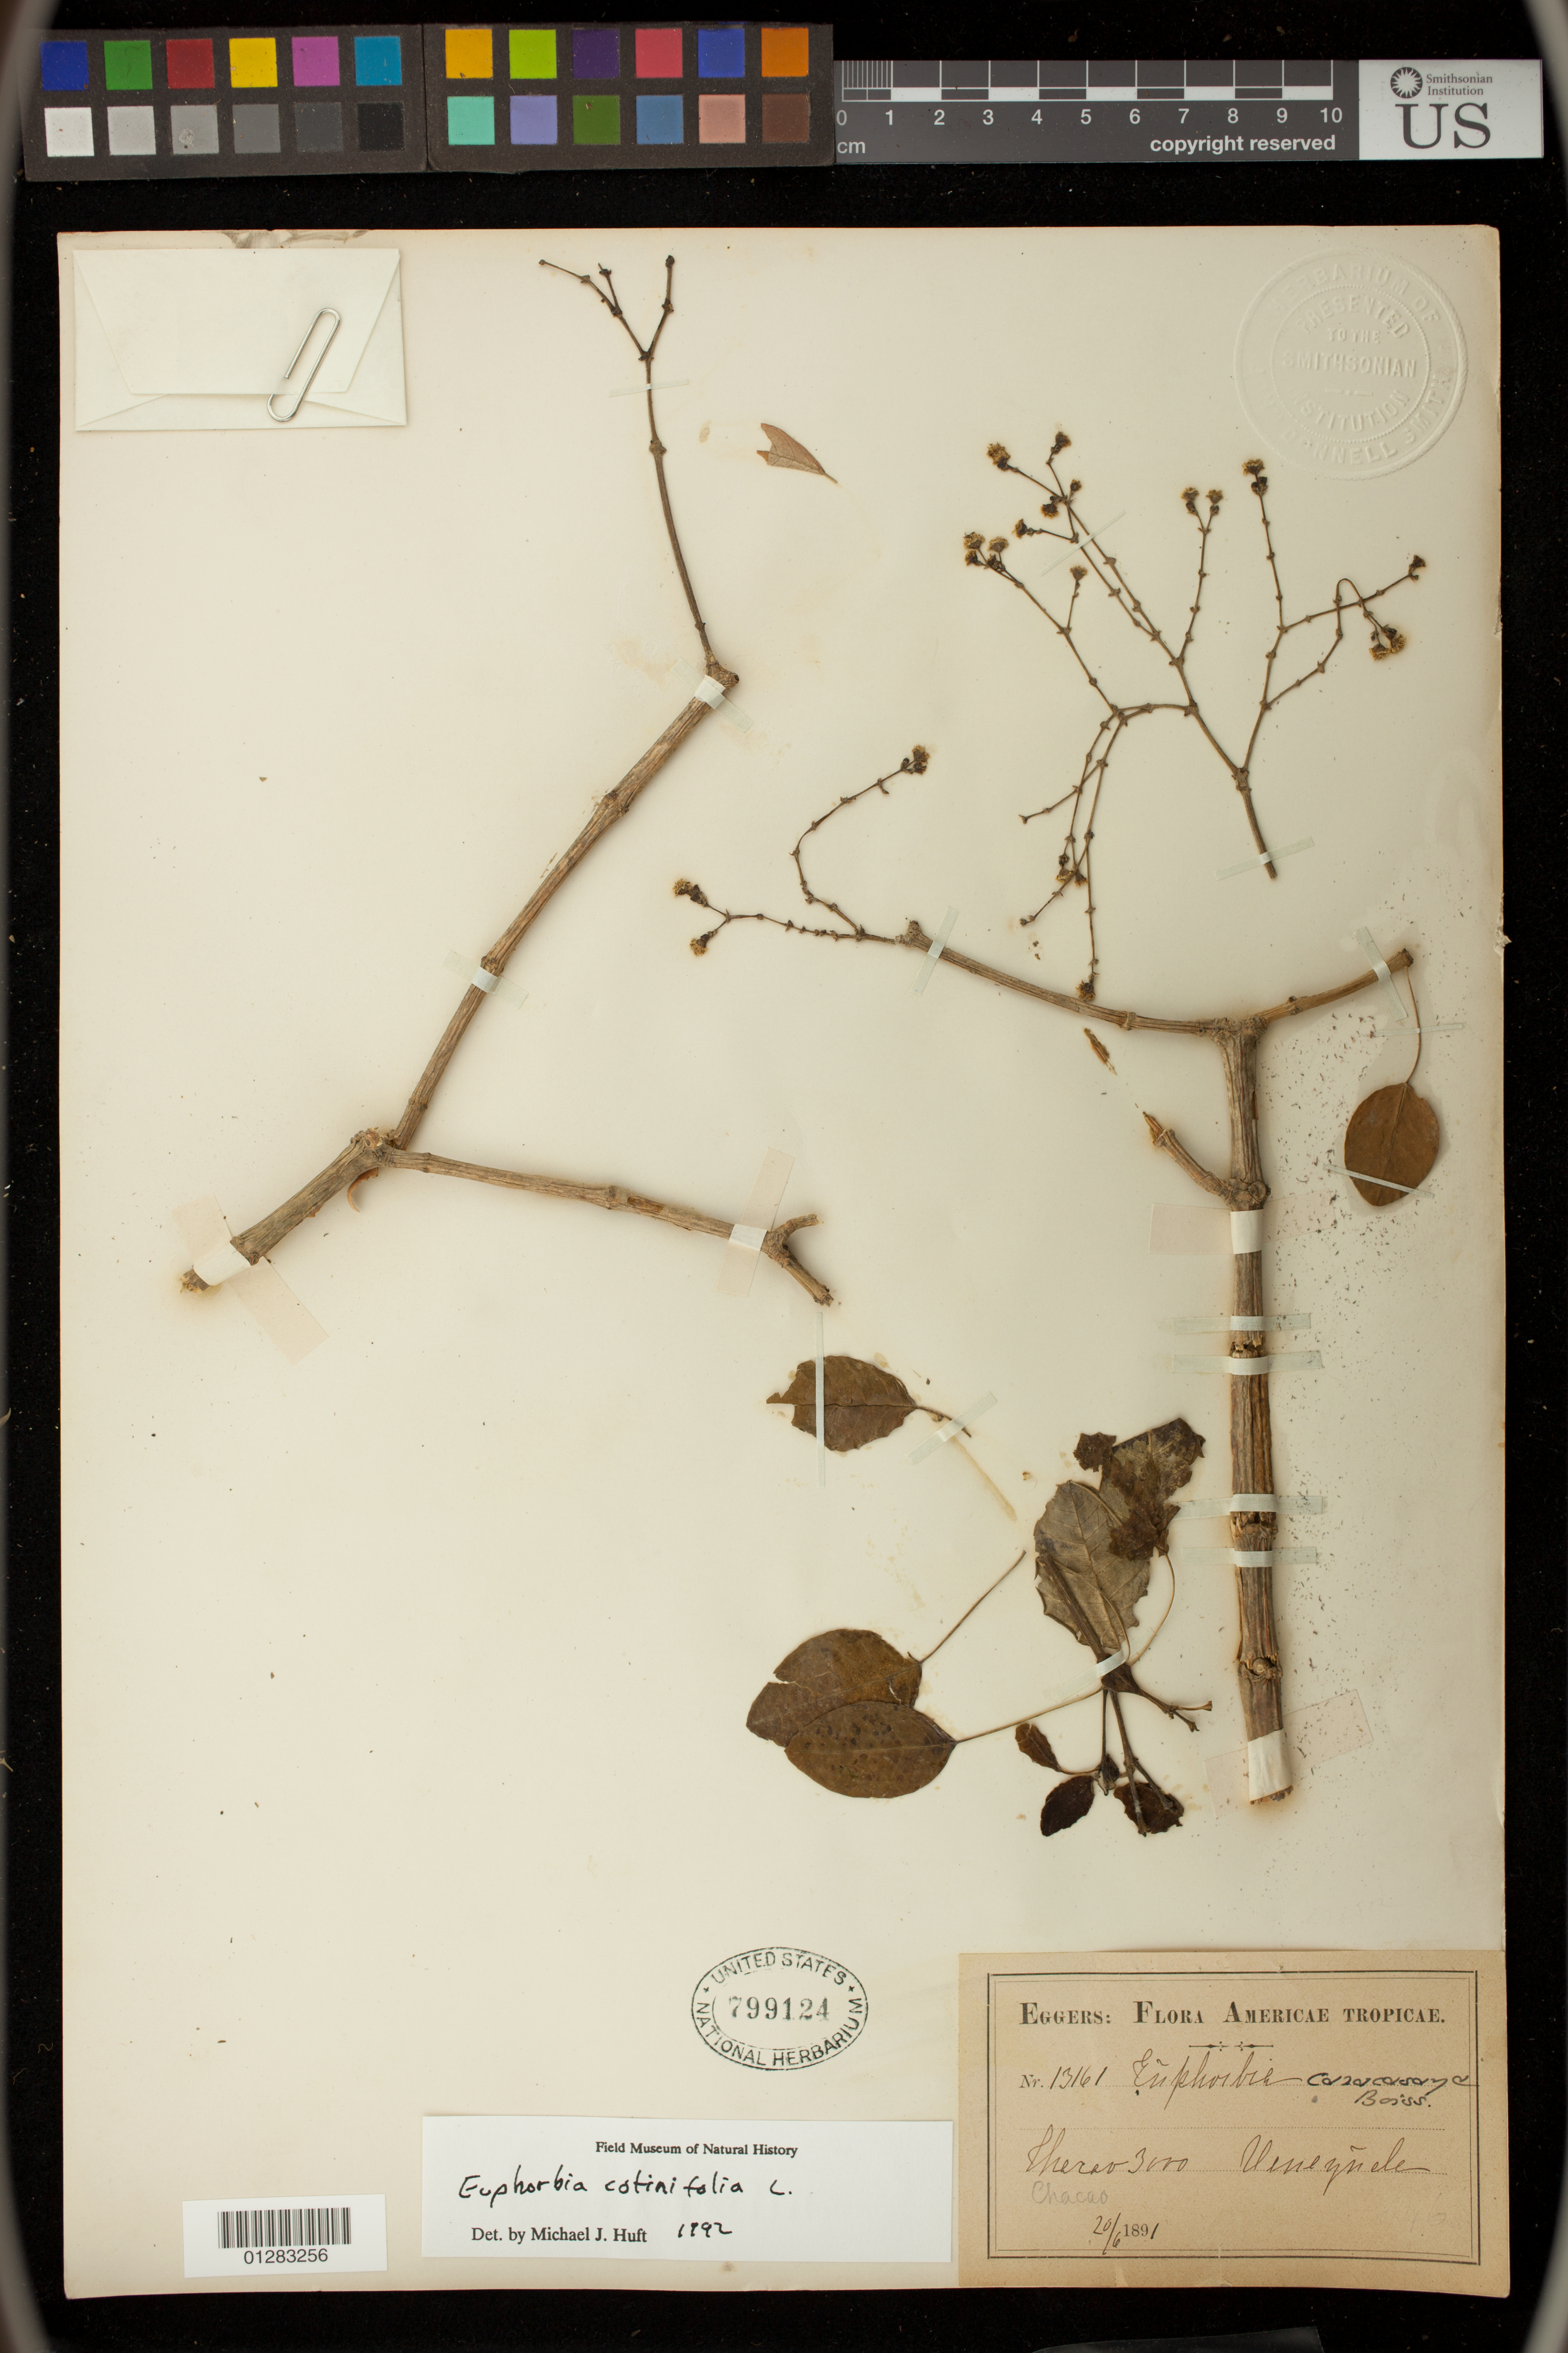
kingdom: Plantae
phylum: Tracheophyta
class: Magnoliopsida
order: Malpighiales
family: Euphorbiaceae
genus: Euphorbia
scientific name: Euphorbia cotinifolia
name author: L.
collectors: H. F. A. von Eggers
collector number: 13161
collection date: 1891-06-20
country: Venezuela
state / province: Miranda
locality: Chacao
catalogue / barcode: US 799124